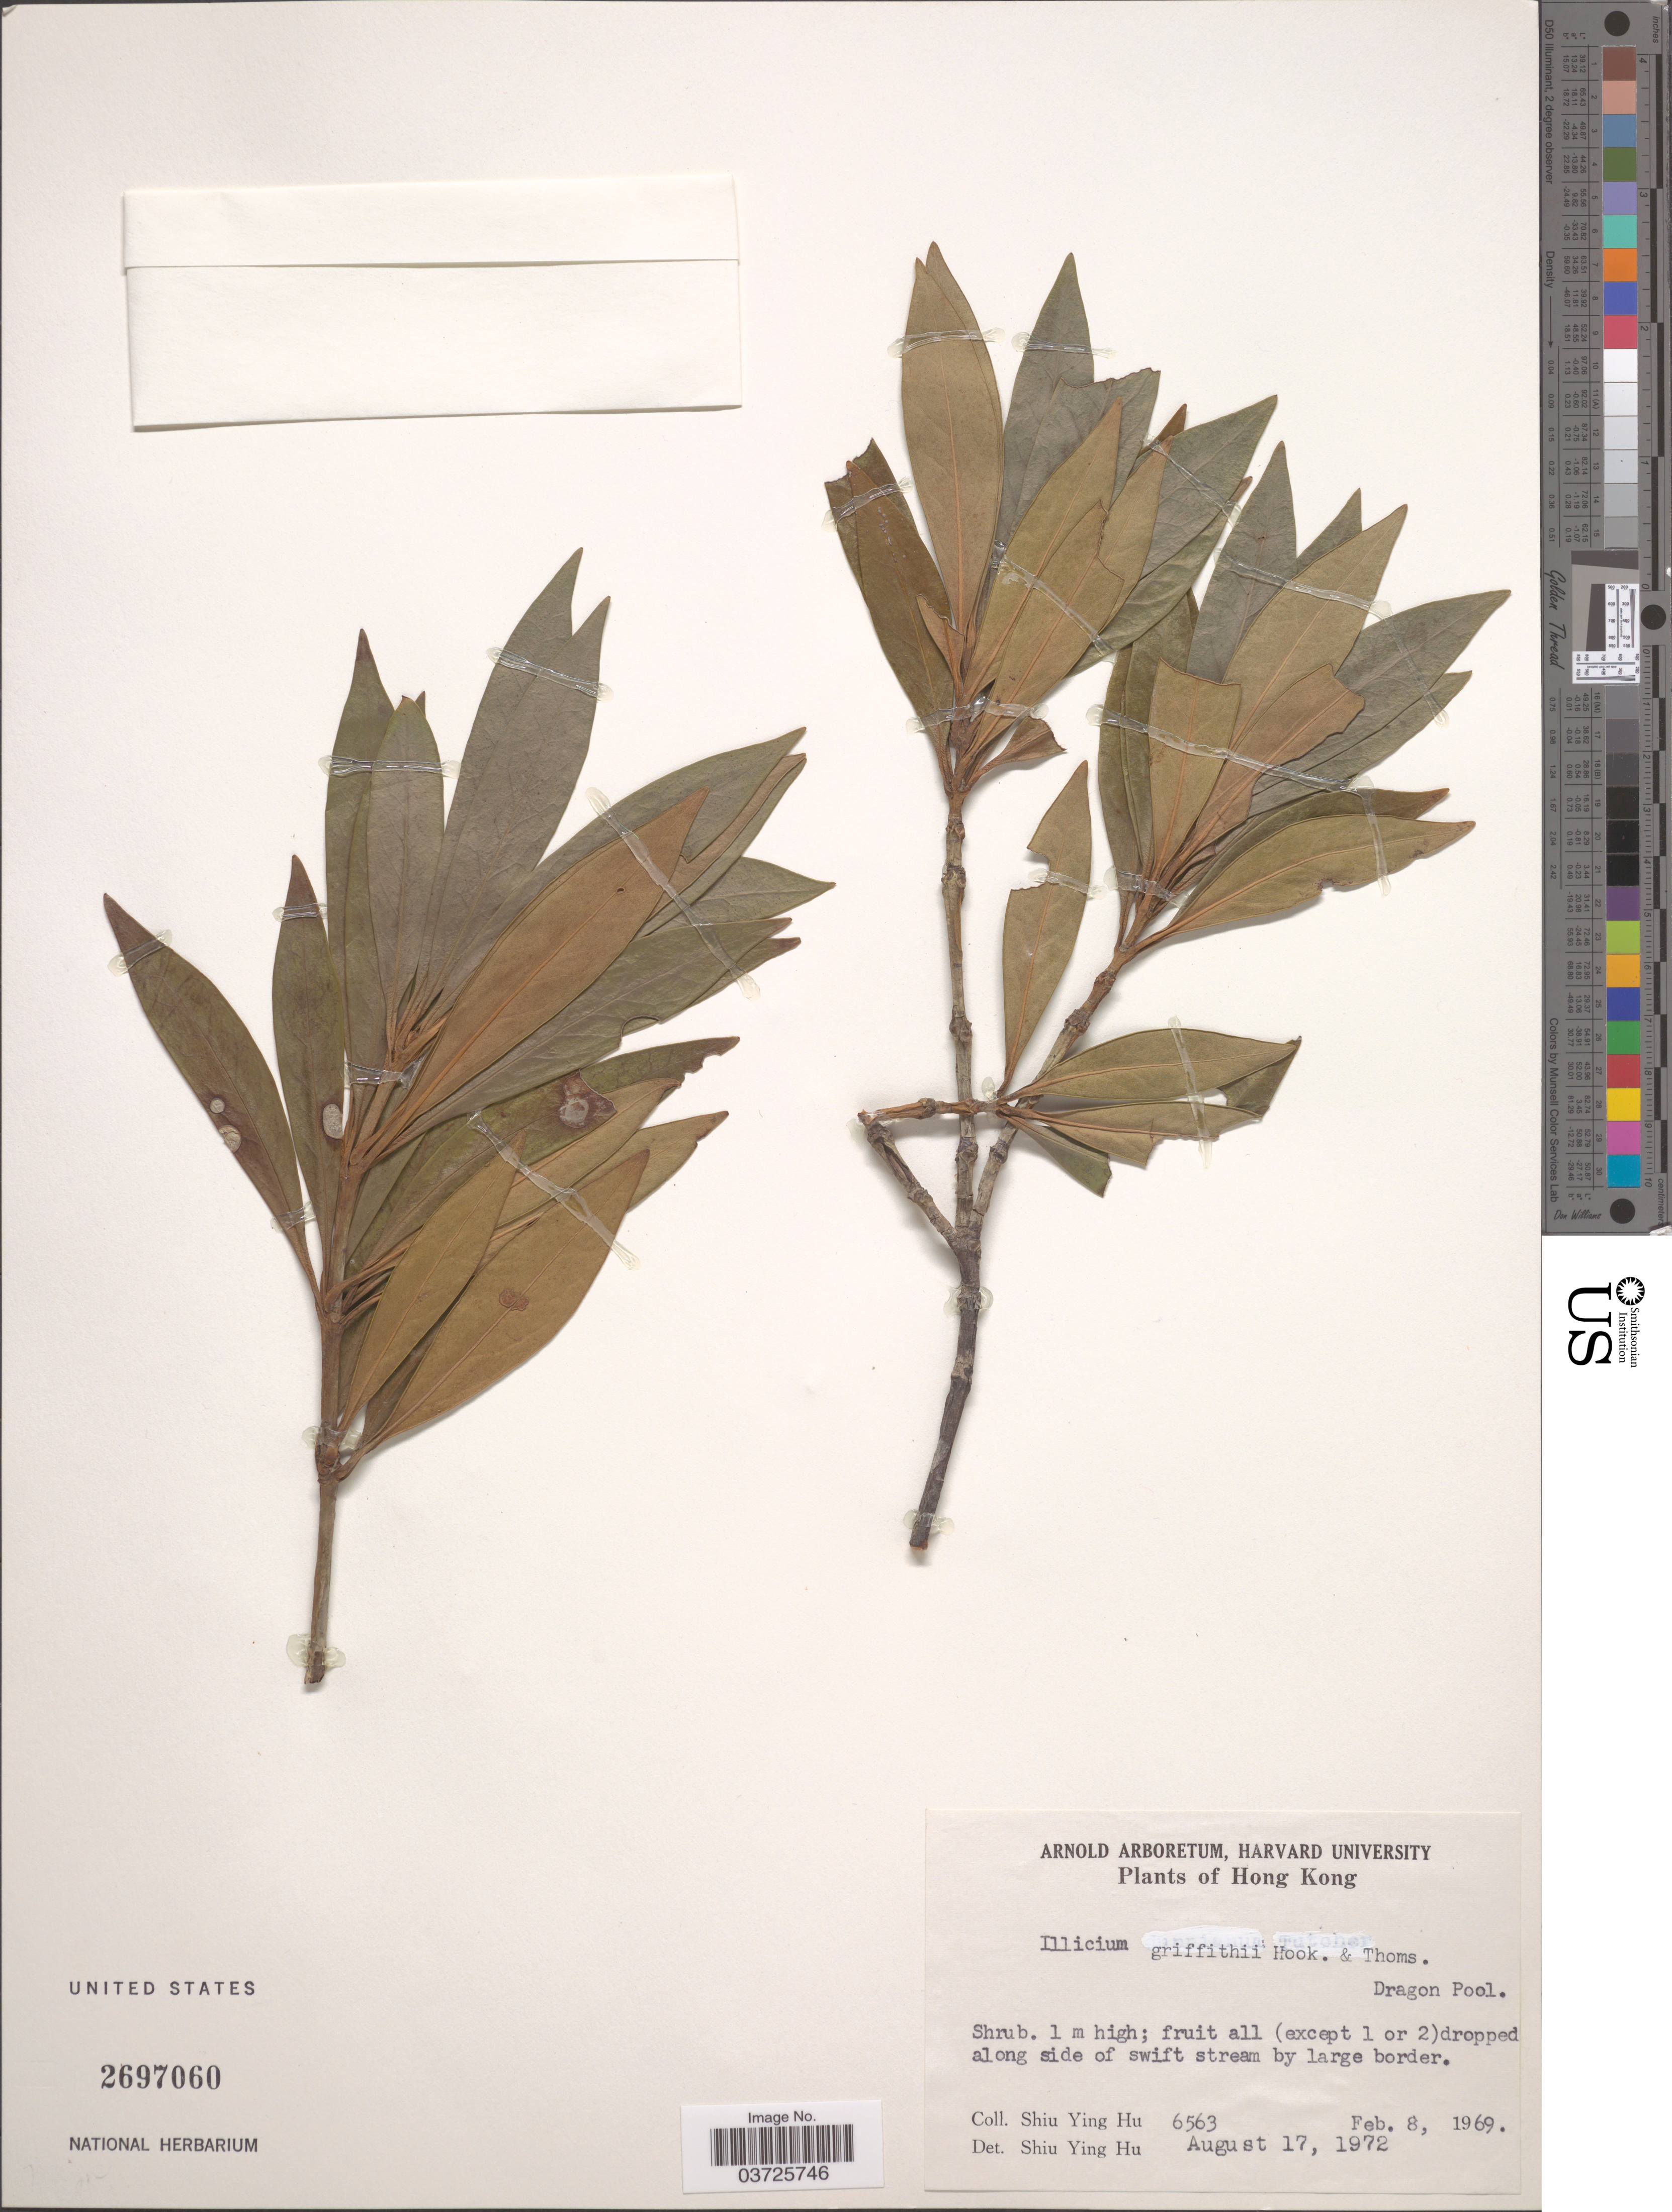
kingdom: Plantae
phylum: Tracheophyta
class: Magnoliopsida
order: Austrobaileyales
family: Schisandraceae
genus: Illicium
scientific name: Illicium griffithii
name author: Hook. f. & Thomson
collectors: S. Y. Hu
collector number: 6563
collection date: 1969-02-08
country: China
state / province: Hong Kong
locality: Dragon Pool. Along side of swift stream by large border.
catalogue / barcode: US 2697060